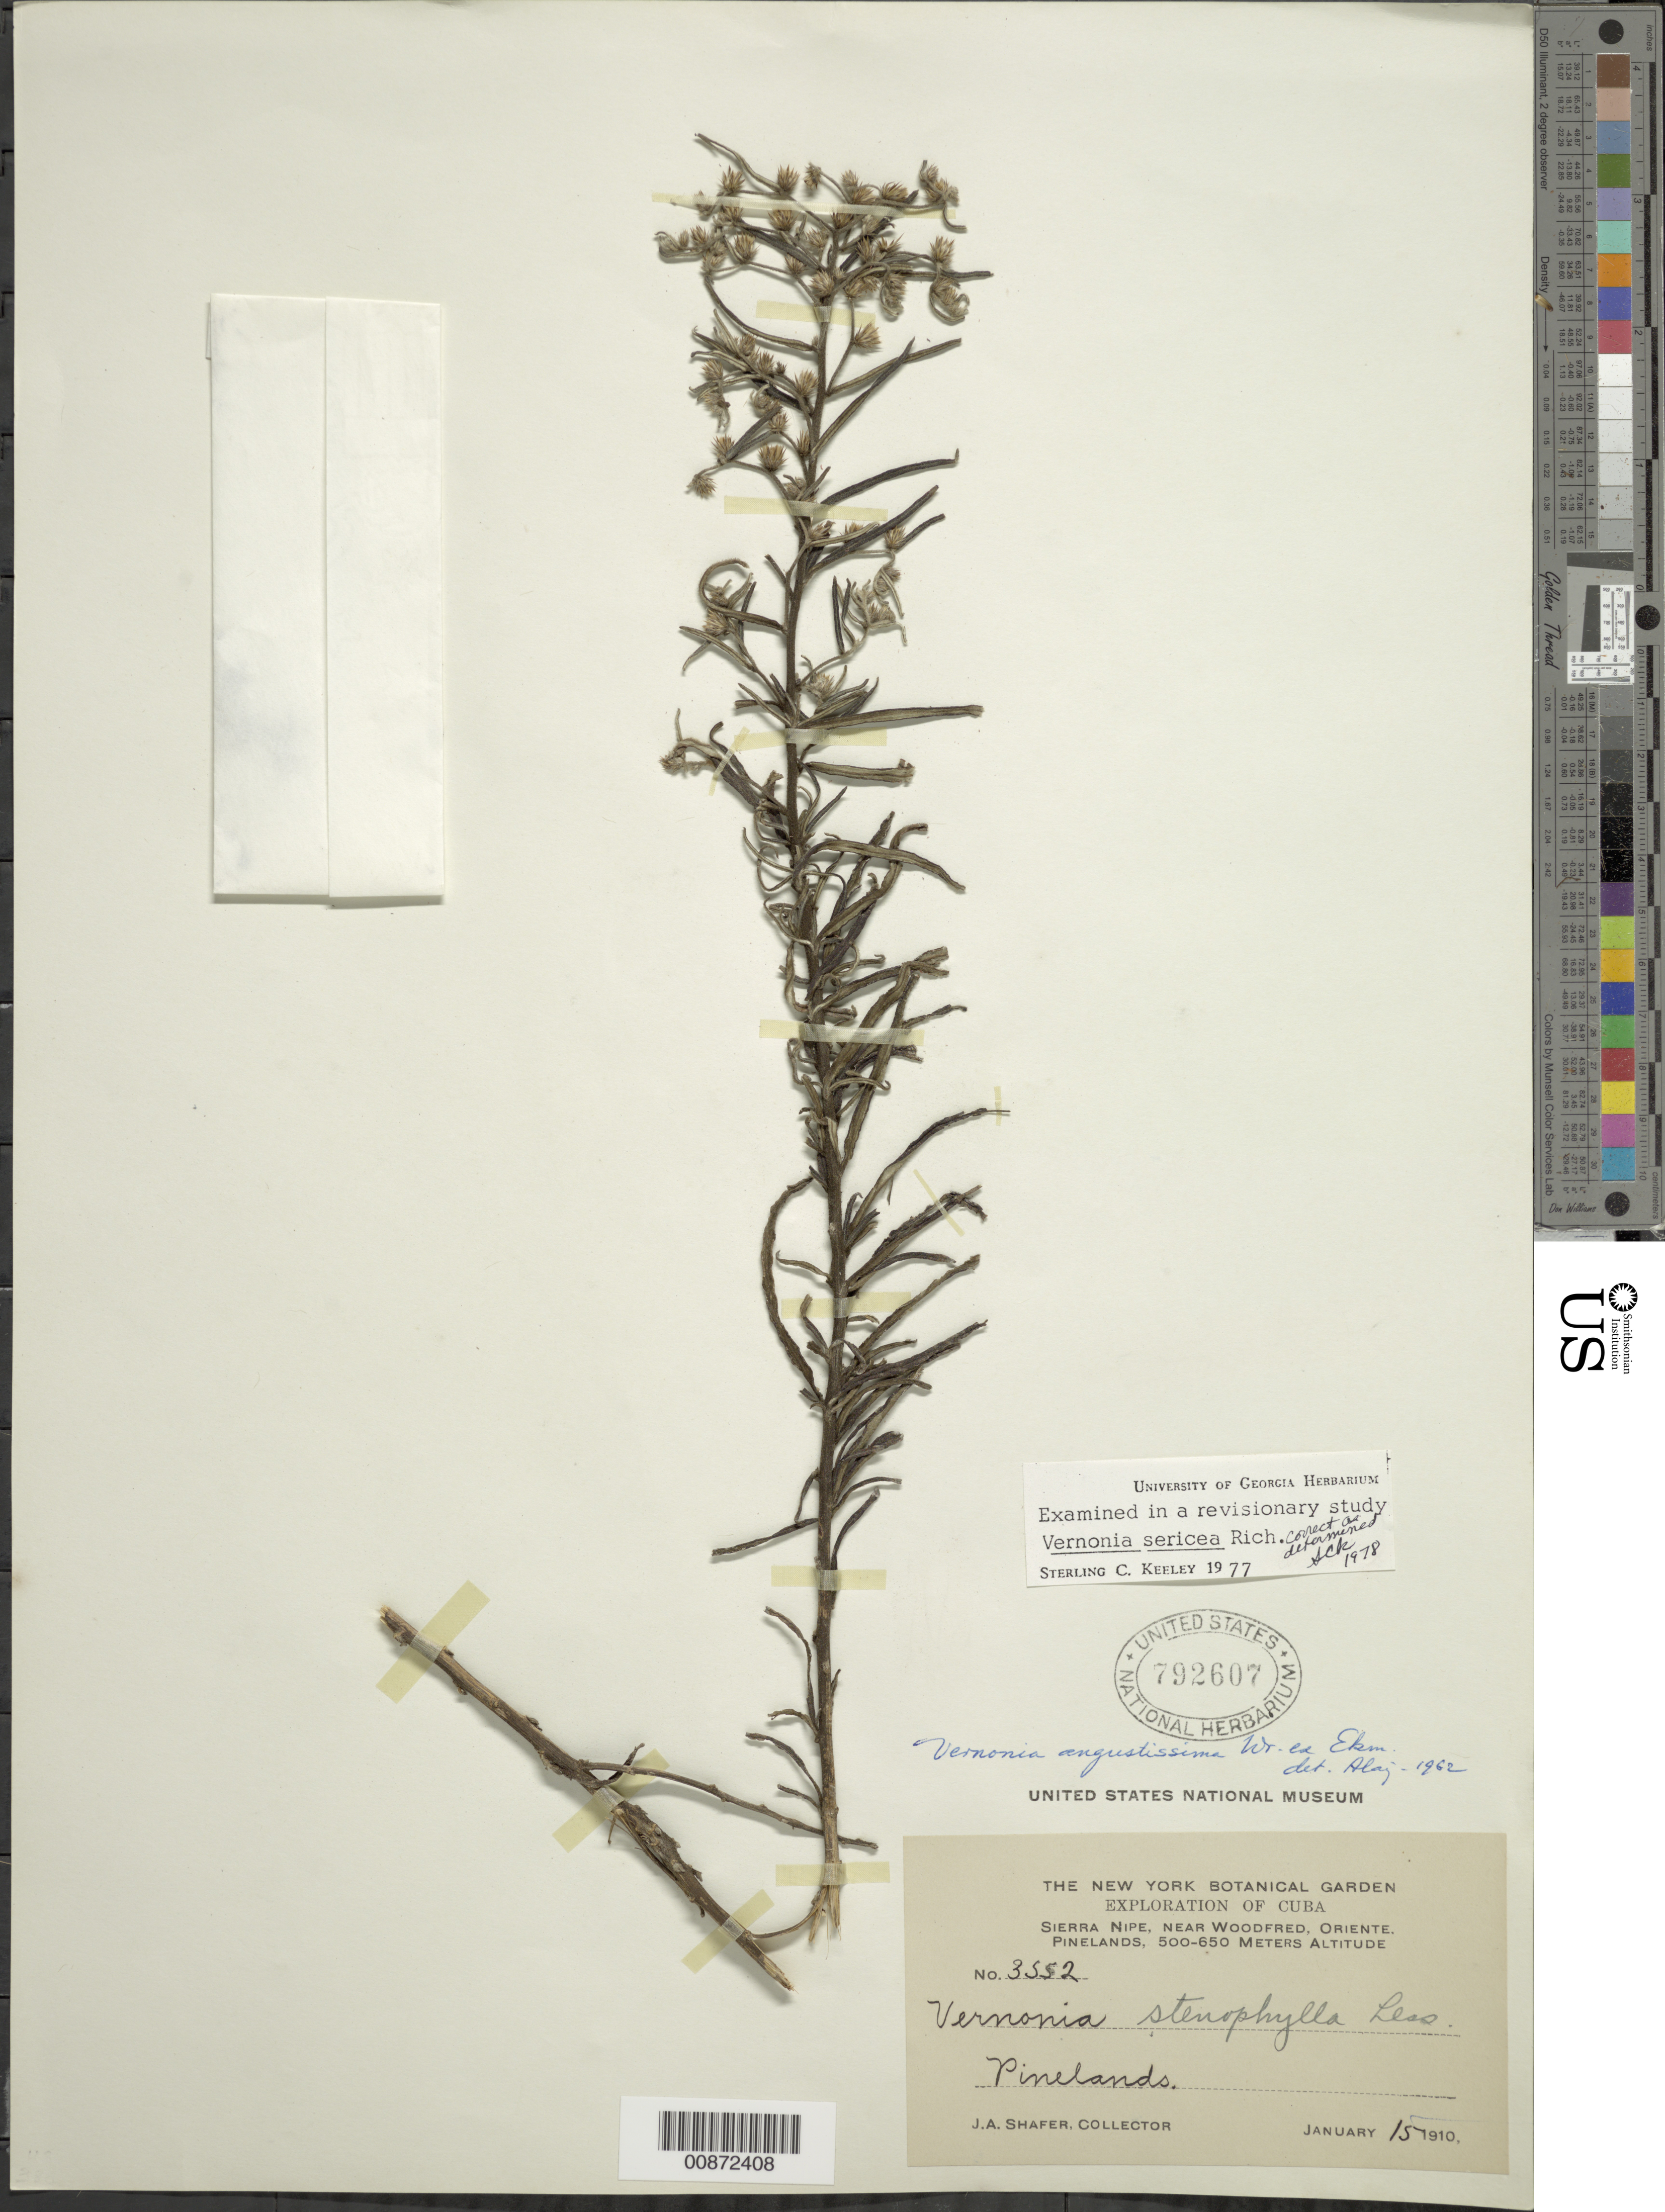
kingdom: Plantae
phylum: Tracheophyta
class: Magnoliopsida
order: Asterales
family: Asteraceae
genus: Lepidaploa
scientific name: Lepidaploa sericea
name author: (Rich.) H. Rob.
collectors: J. A. Shafer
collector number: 3552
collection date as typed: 15 Jan 1910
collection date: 1910-01-15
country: Cuba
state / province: Oriente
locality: Sierra Nipe, near Woodfred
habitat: Pinelands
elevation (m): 500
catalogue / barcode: US 792607